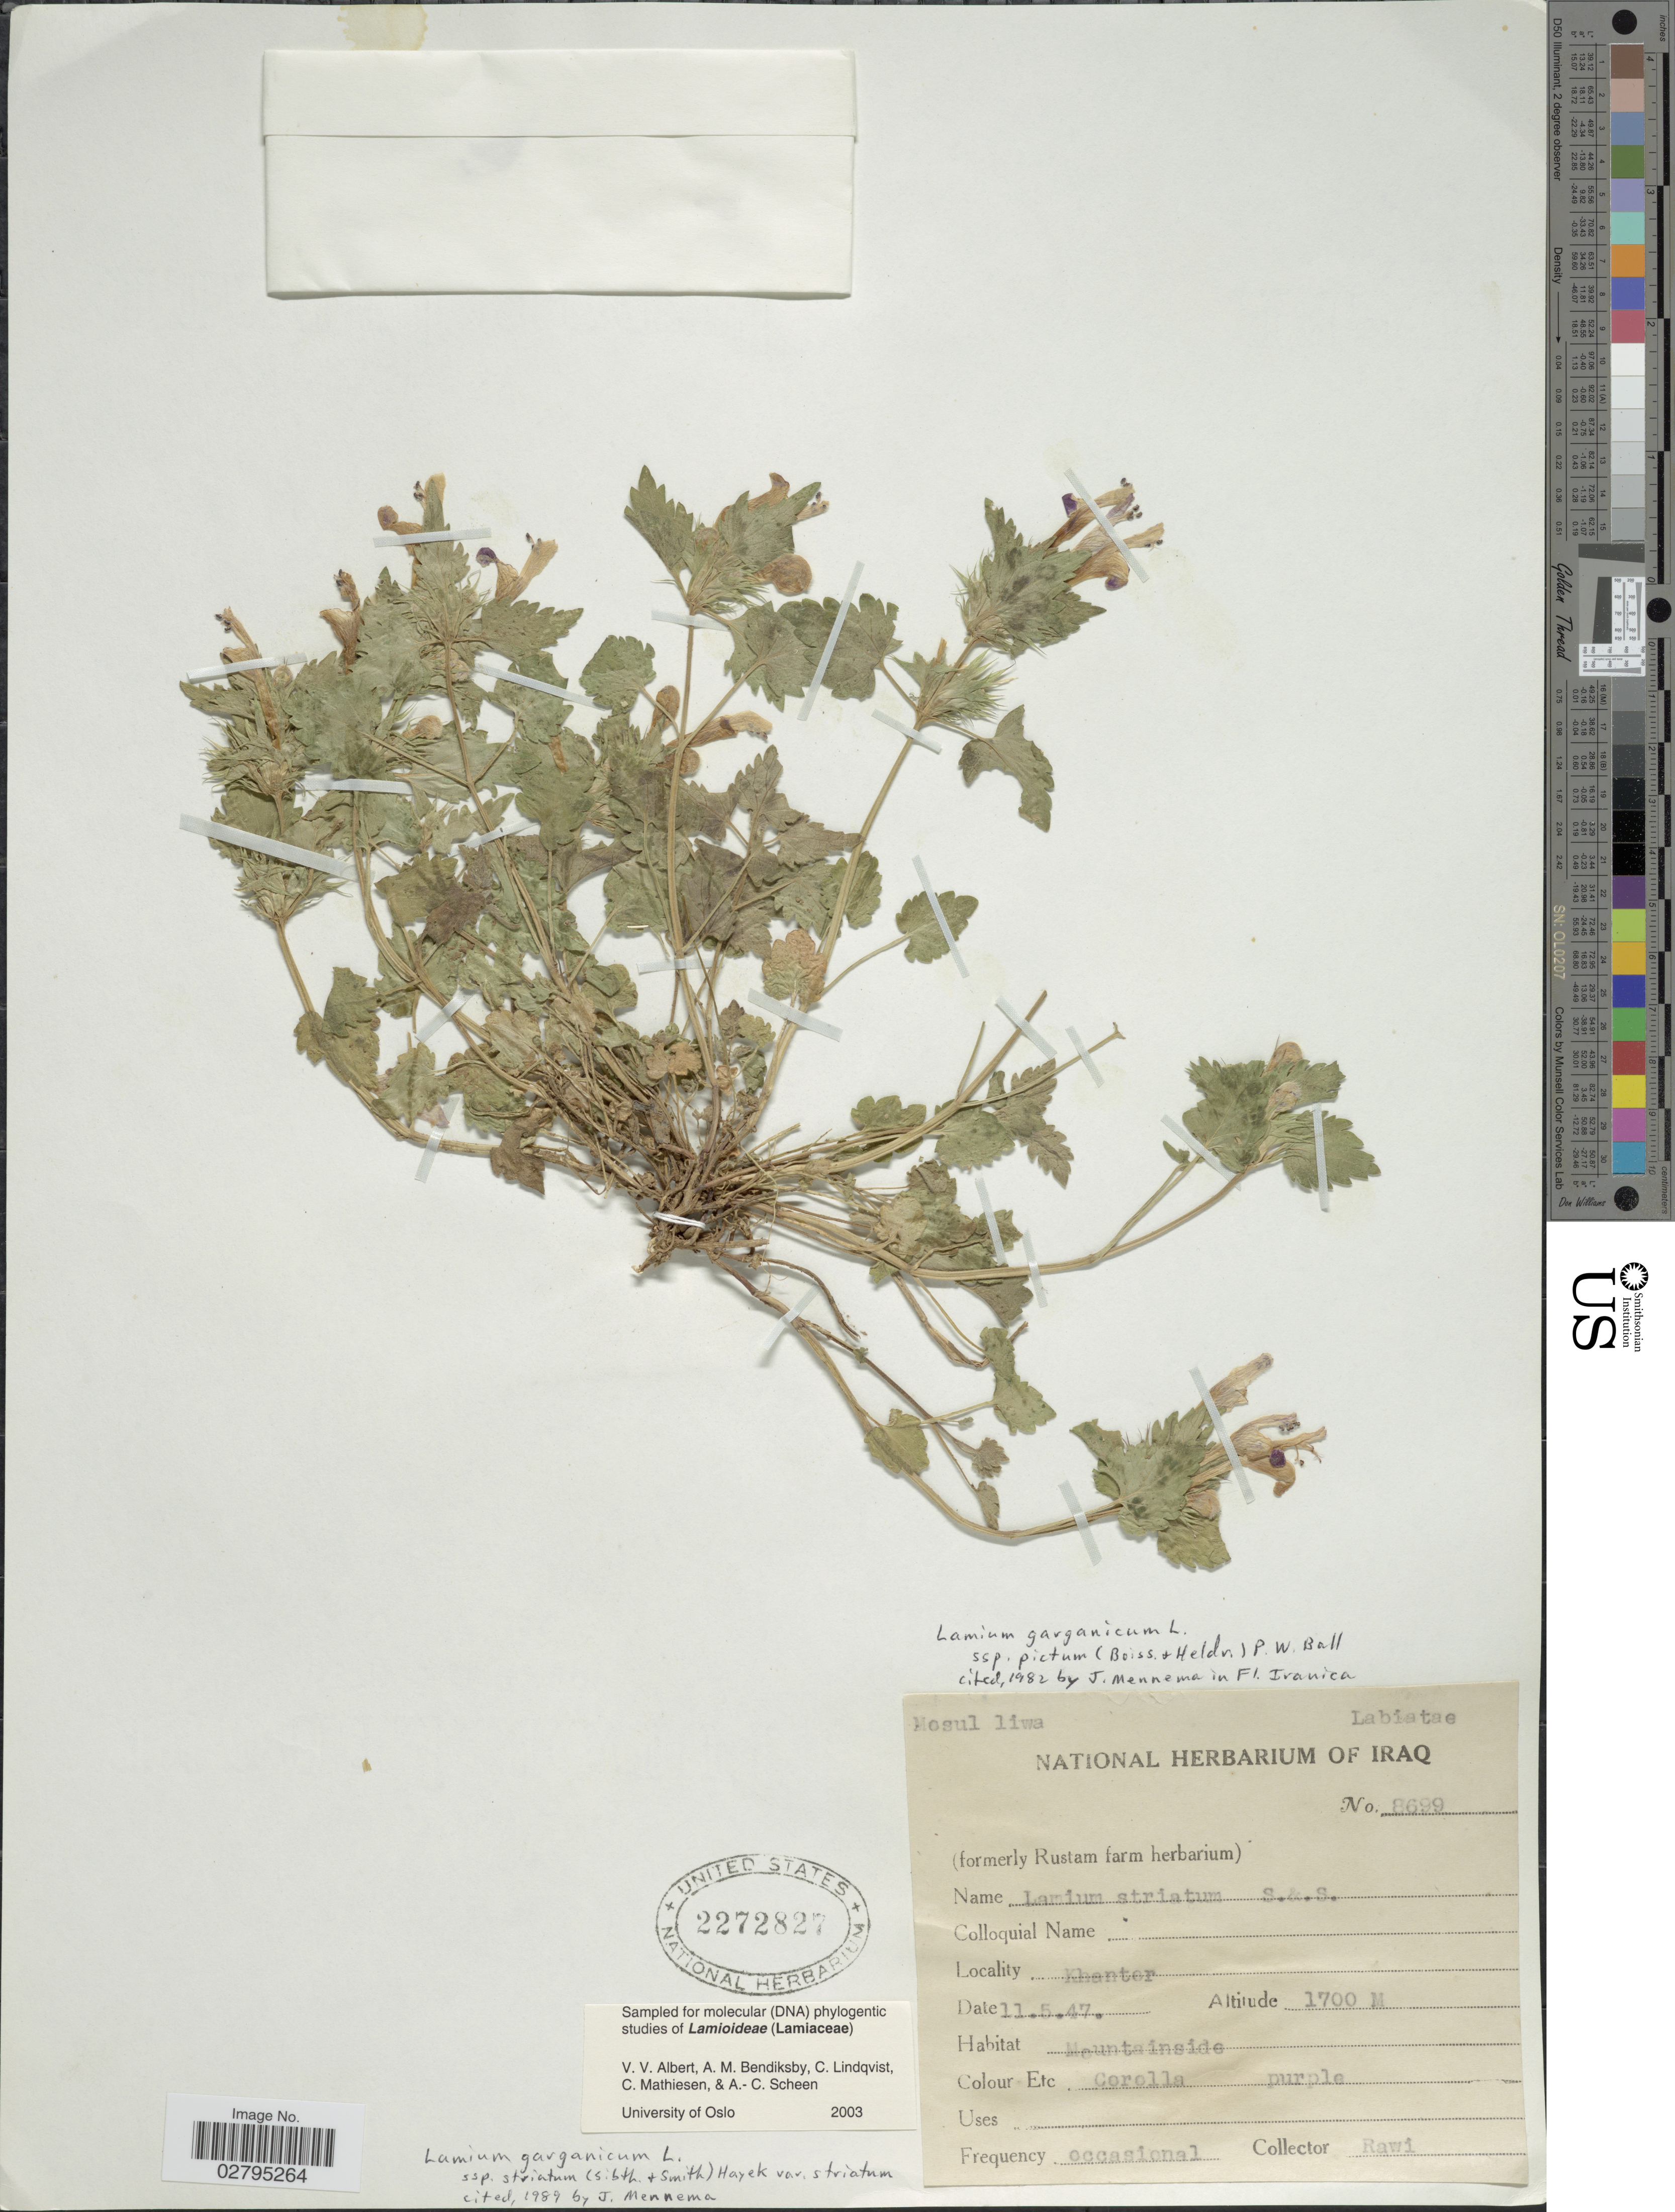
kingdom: Plantae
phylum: Tracheophyta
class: Magnoliopsida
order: Lamiales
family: Lamiaceae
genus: Lamium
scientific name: Lamium garganicum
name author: L.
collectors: -. Rawi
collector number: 8699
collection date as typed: Transcribed d/m/y: 11/5/47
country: Iraq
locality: Mosul liwa, Khanter.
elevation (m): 1700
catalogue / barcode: US 2272827